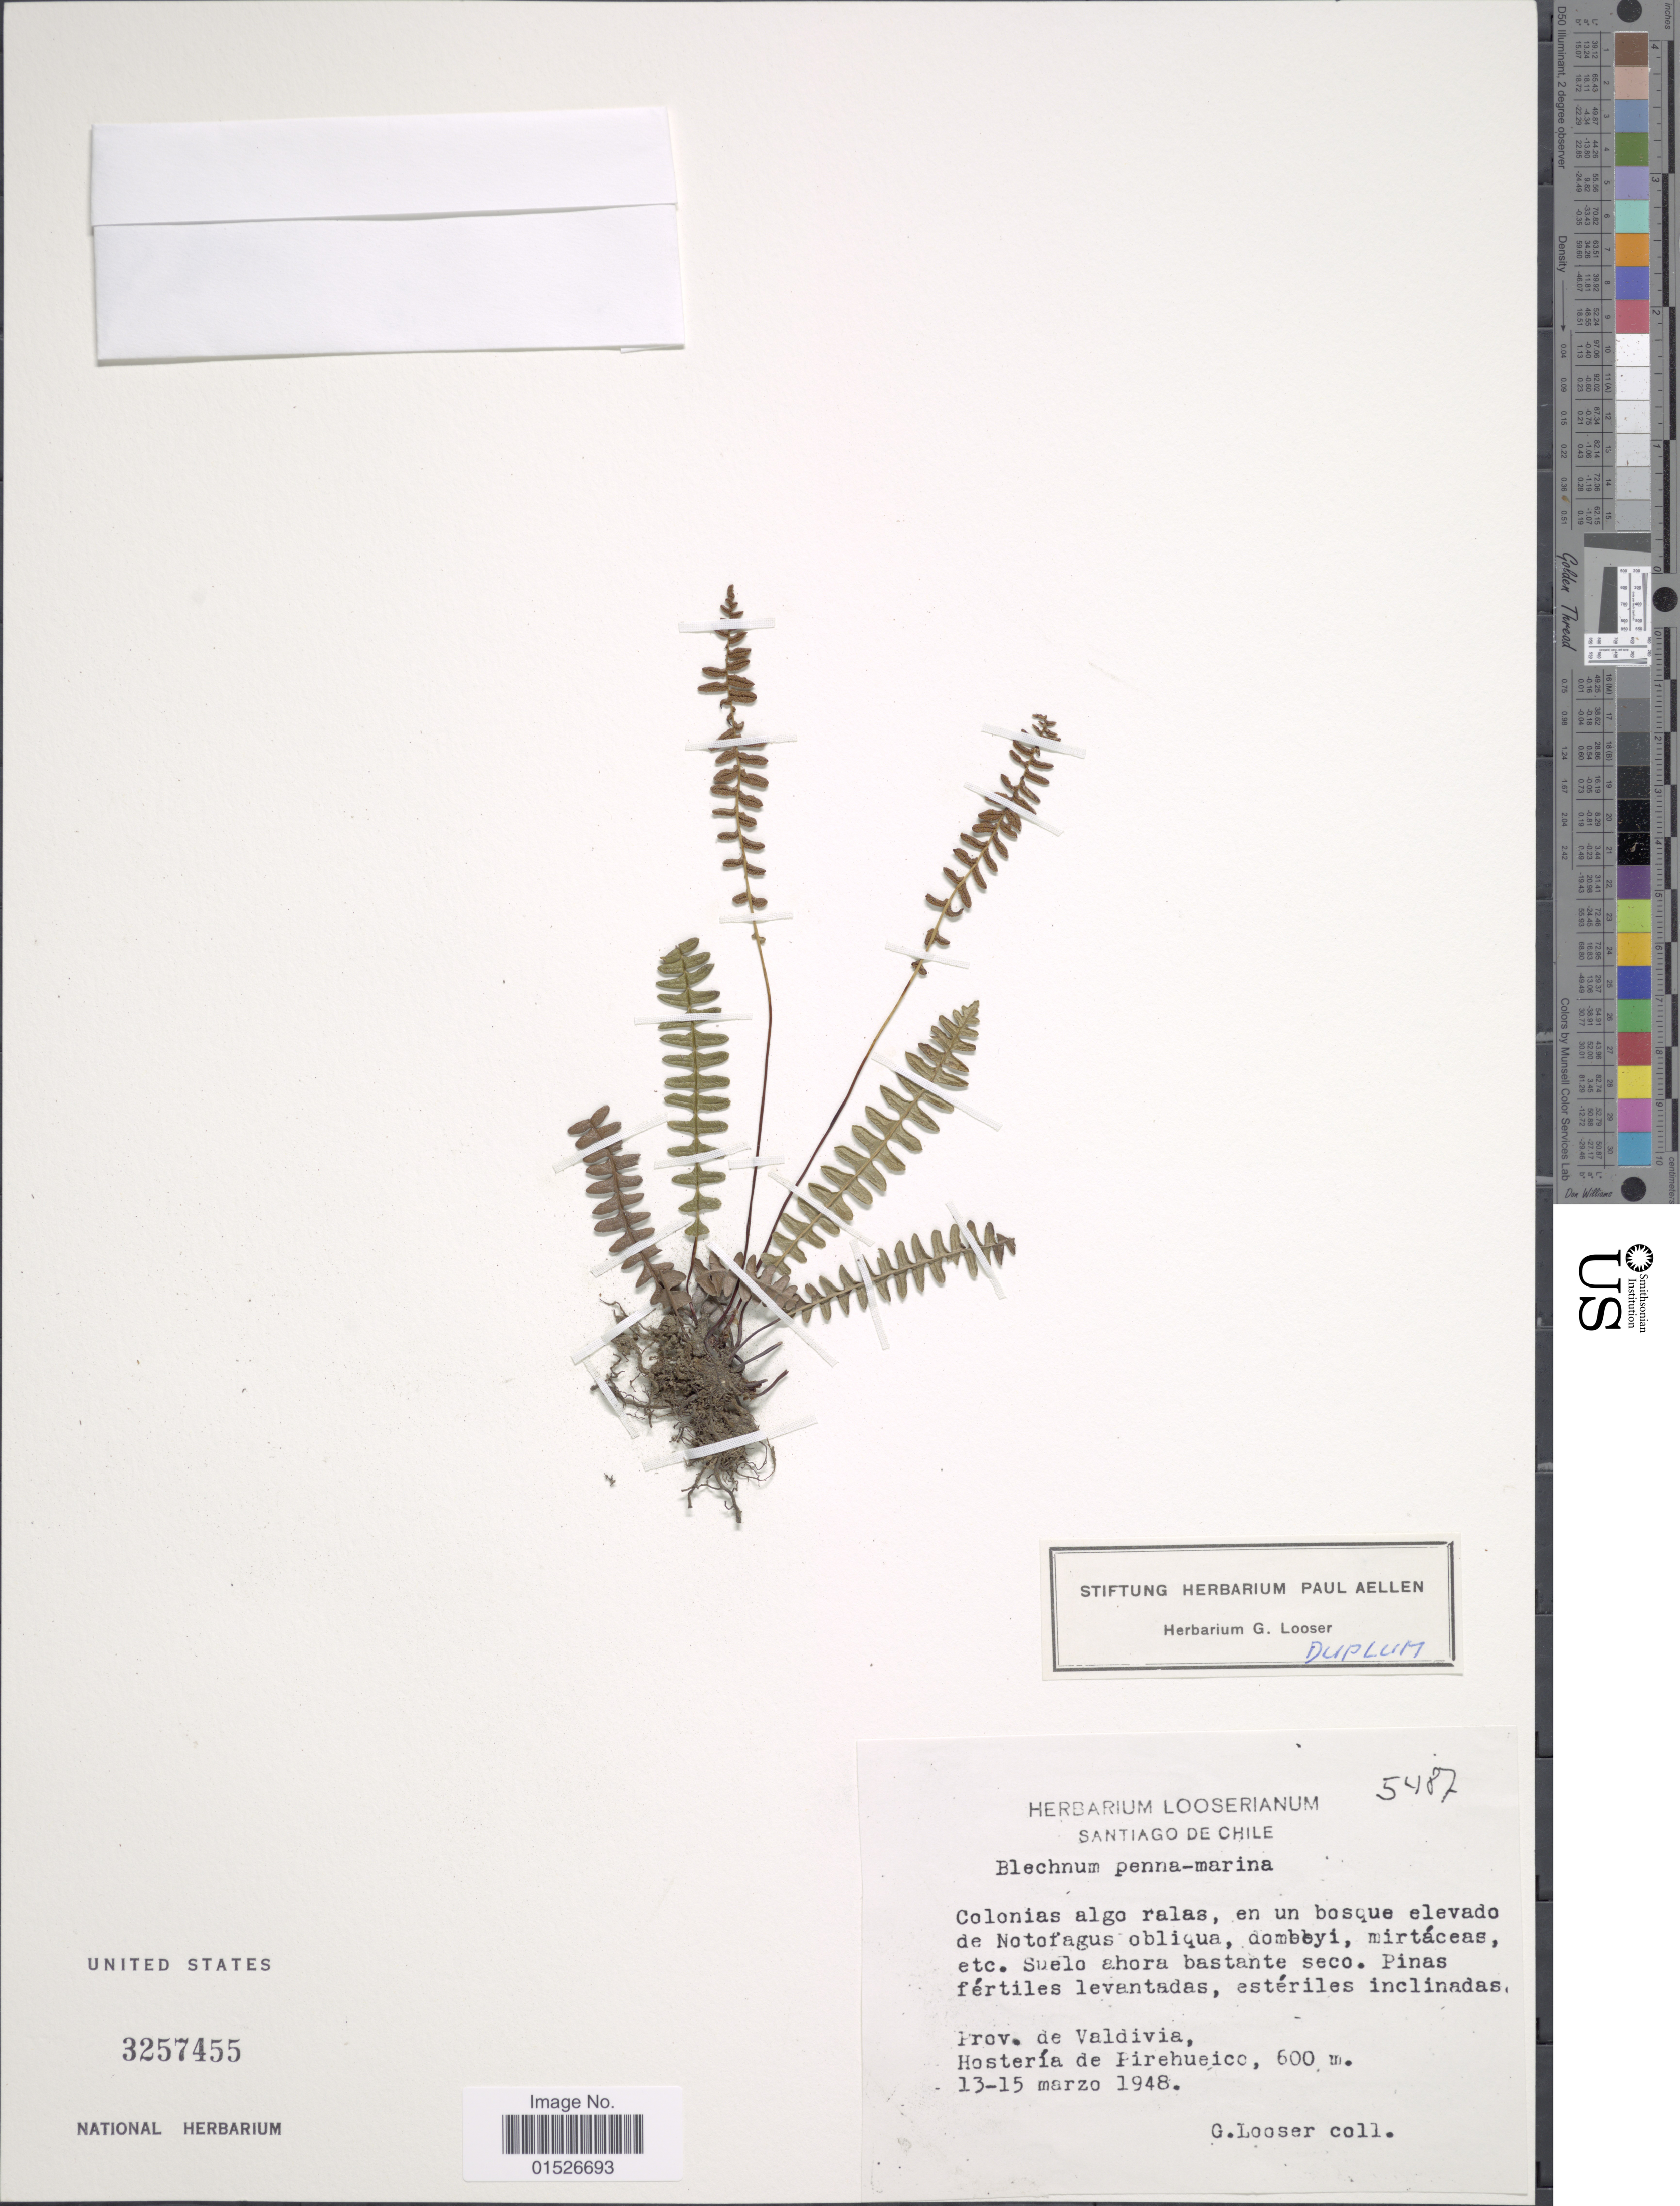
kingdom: Plantae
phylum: Tracheophyta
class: Polypodiopsida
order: Polypodiales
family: Blechnaceae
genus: Blechnum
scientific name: Blechnum penna-marina subsp. alpina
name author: T.C. Chambers & P. A. Farrant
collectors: G. Looser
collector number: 5487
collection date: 1948-03-13/1948-03-15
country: Chile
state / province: Región Metropolitana (RM)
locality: Santiago de Chile. Prov. de Valdivia.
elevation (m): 600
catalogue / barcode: US 3257455